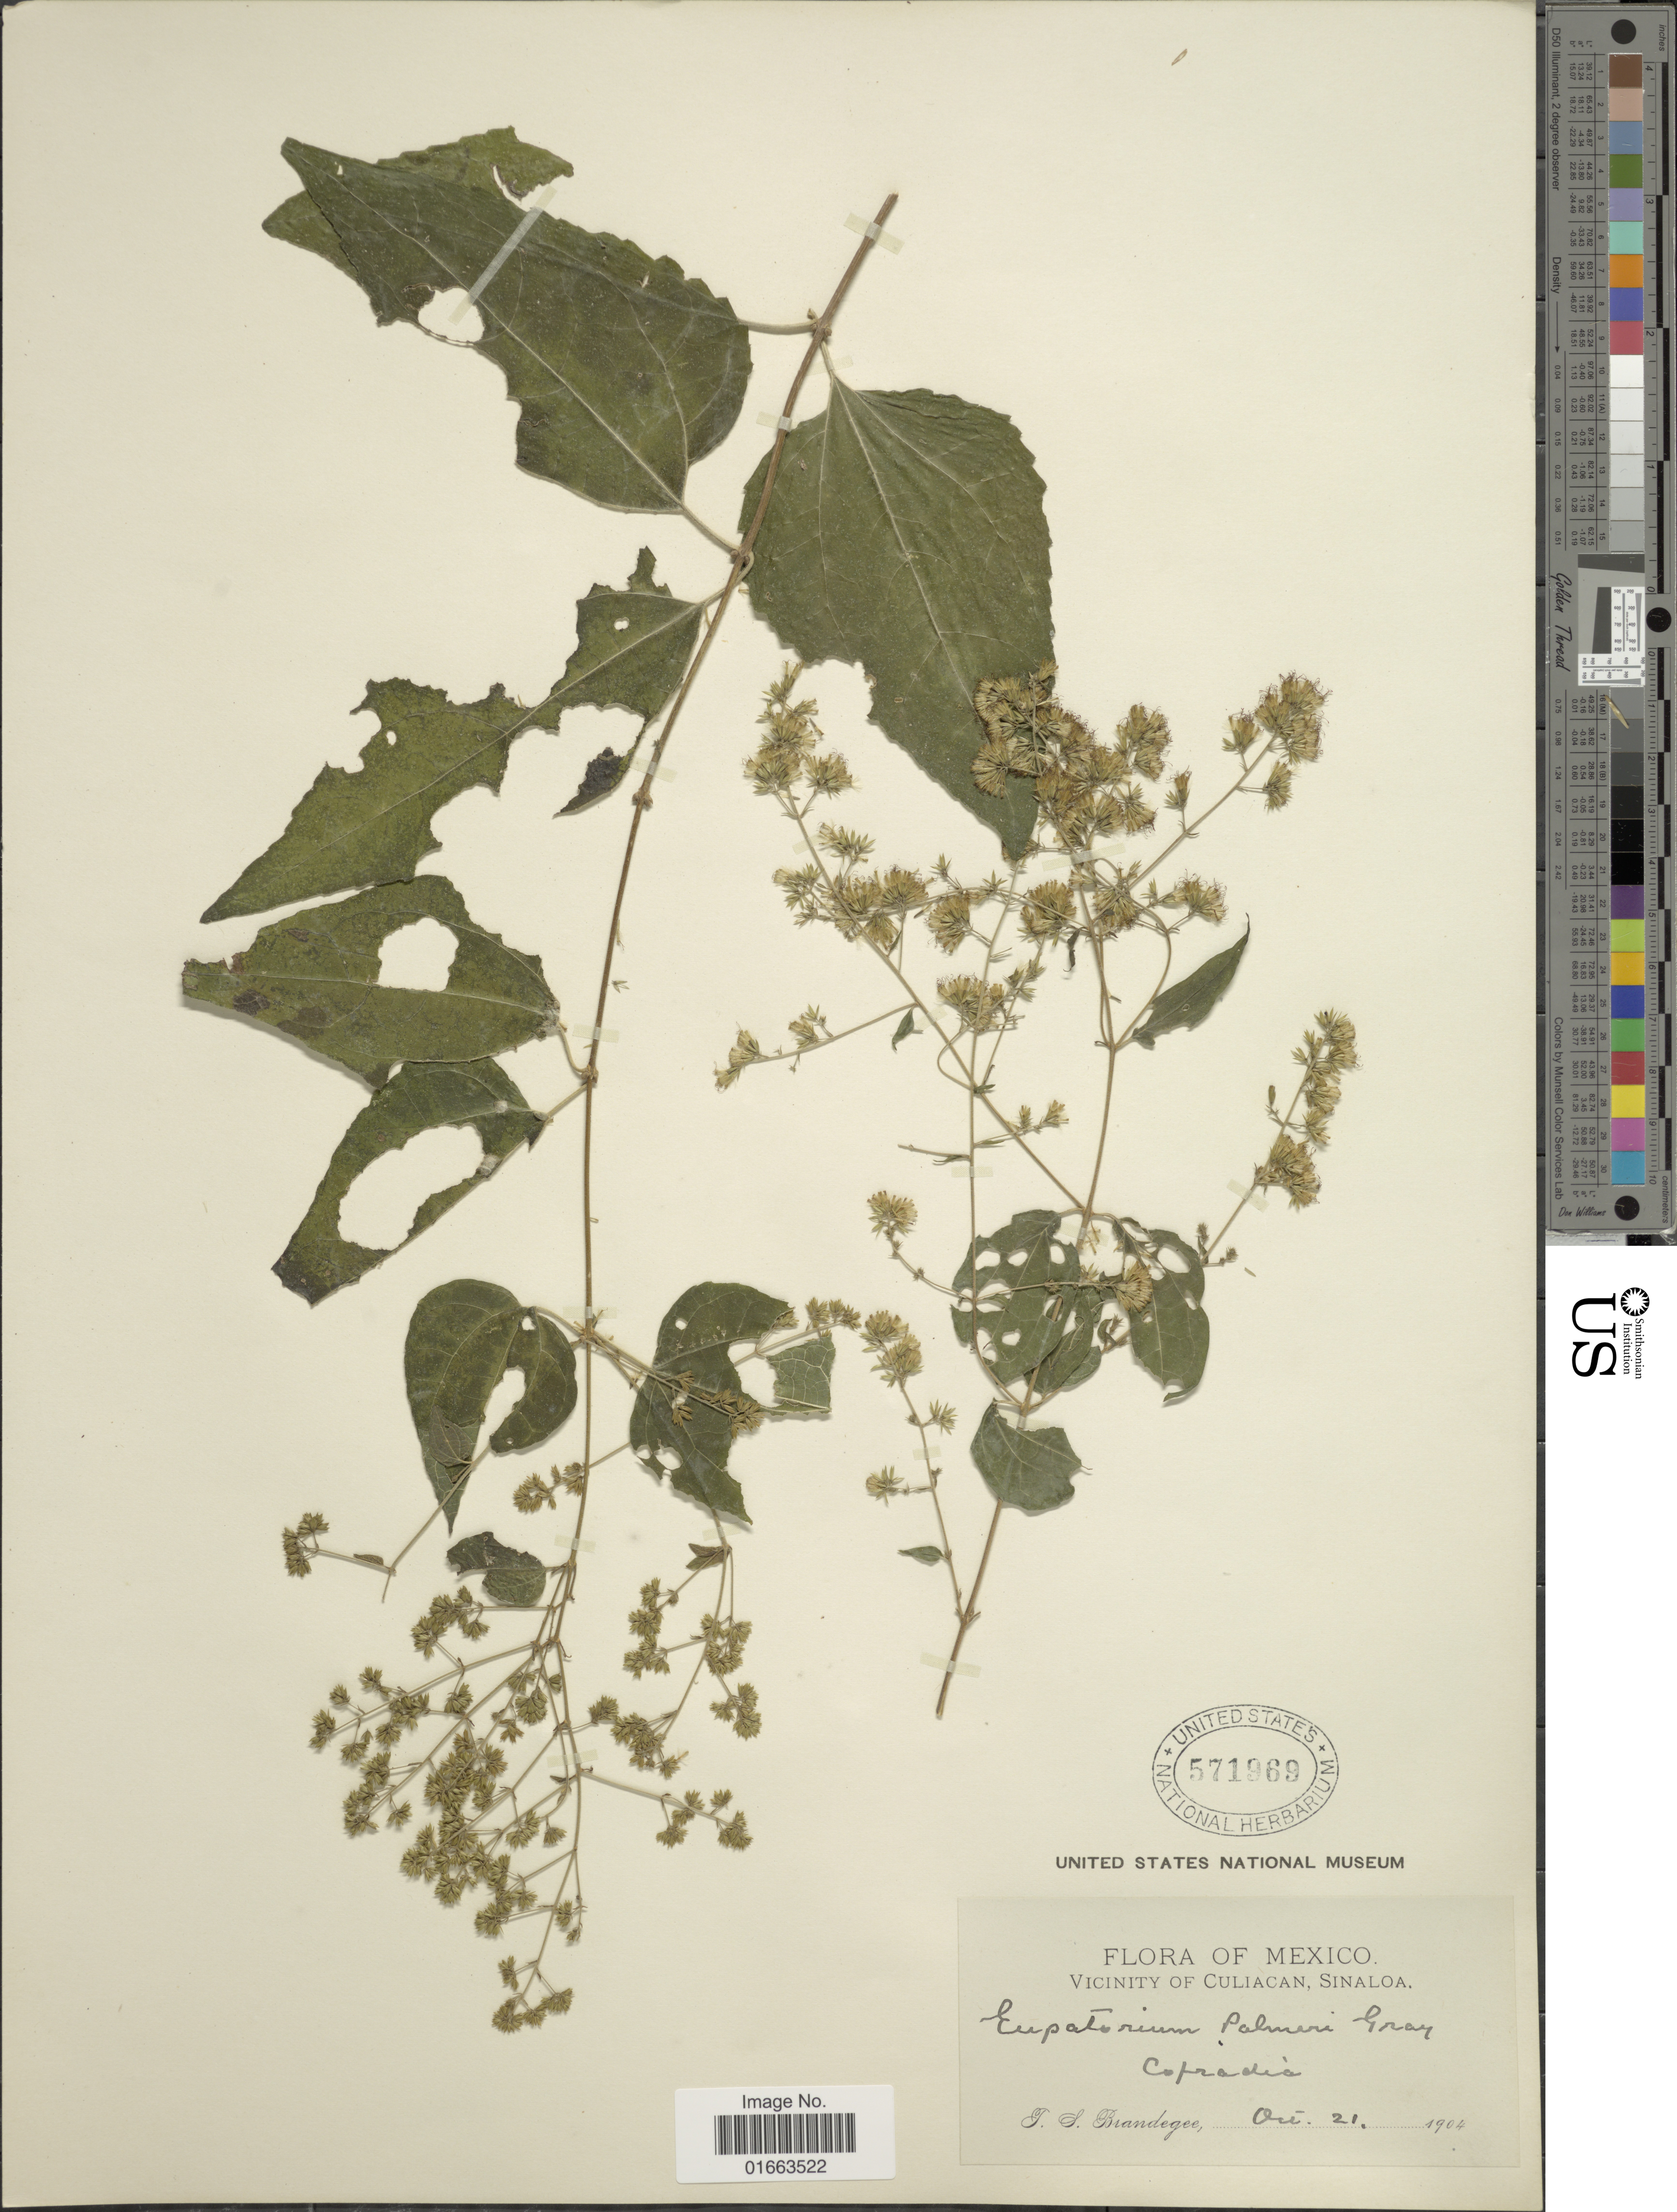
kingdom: Plantae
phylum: Tracheophyta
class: Magnoliopsida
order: Asterales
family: Asteraceae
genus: Koanophyllon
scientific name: Koanophyllon palmeri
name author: (A. Gray) R.M. King & H. Rob.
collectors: T. S. Brandegee (herbarium)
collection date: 1904-10-21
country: Mexico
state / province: Sinaloa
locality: Vicinity of Culiacan, Copradia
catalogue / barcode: US 571969